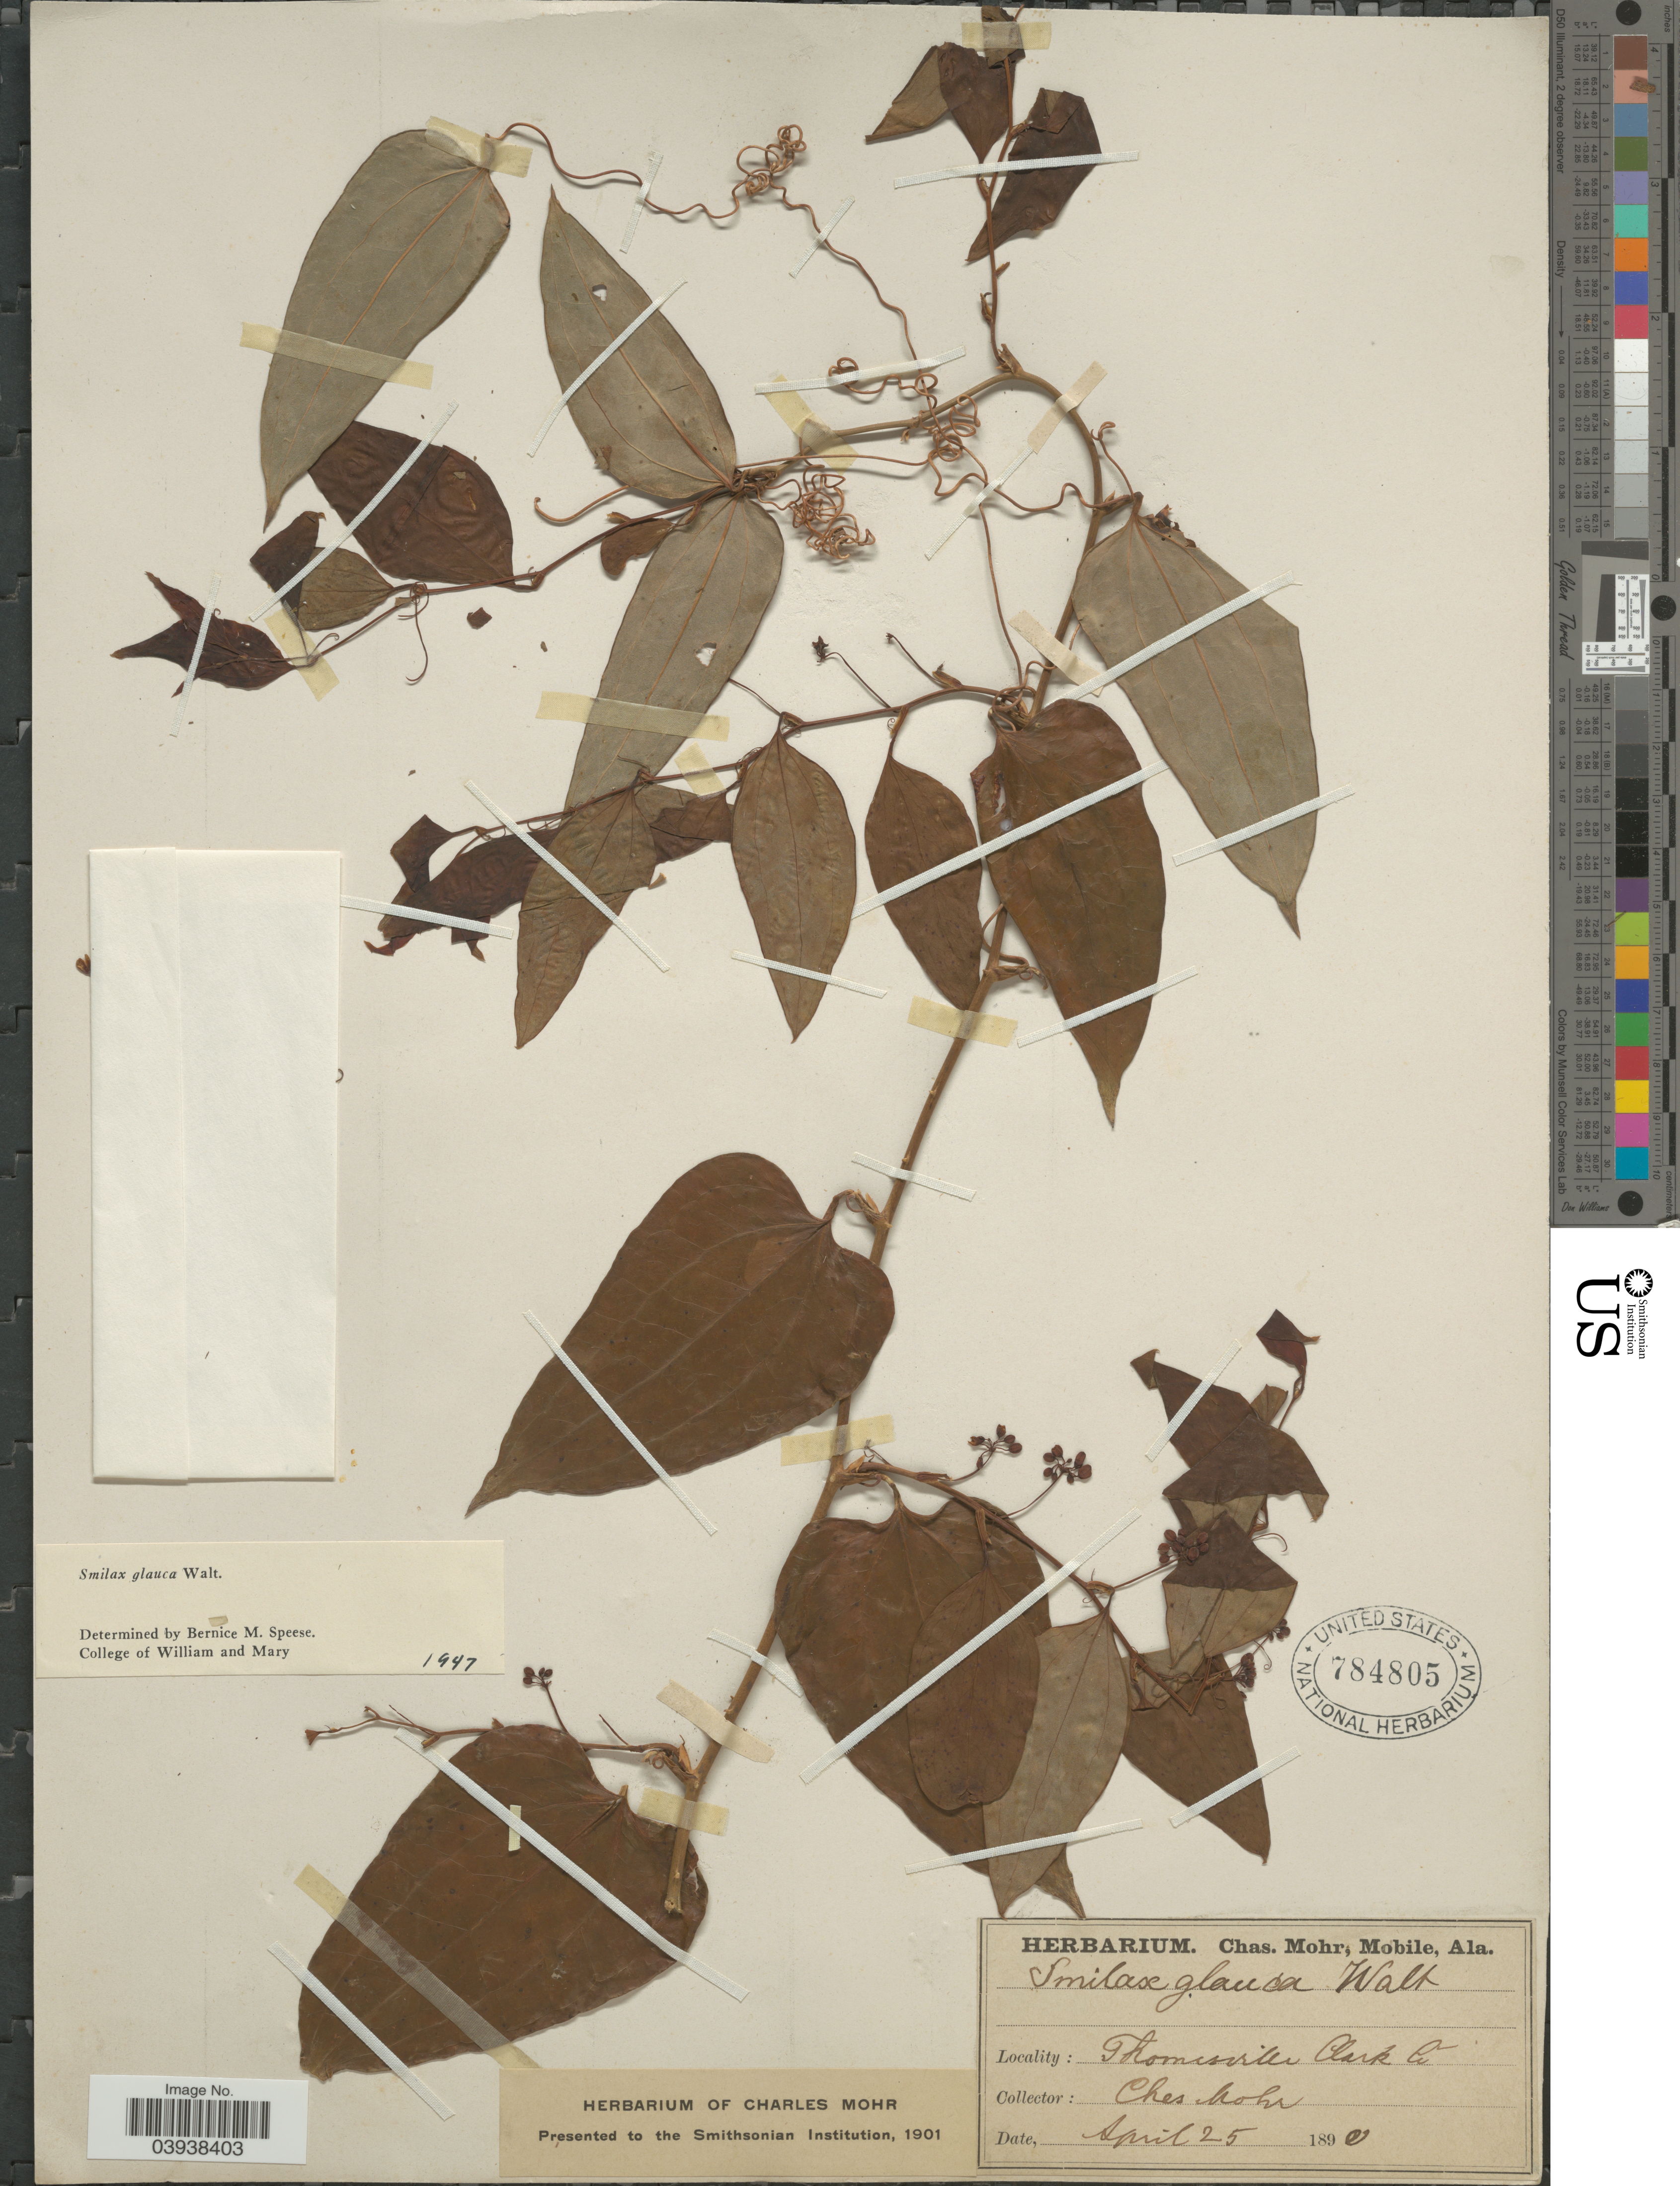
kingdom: Plantae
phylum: Tracheophyta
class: Liliopsida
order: Liliales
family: Smilacaceae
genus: Smilax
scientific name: Smilax glauca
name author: Walter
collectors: Mohr, C. T. (herbarium)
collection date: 1890-04-25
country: United States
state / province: Alabama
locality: Thomasville Clark Co.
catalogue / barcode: US 784805